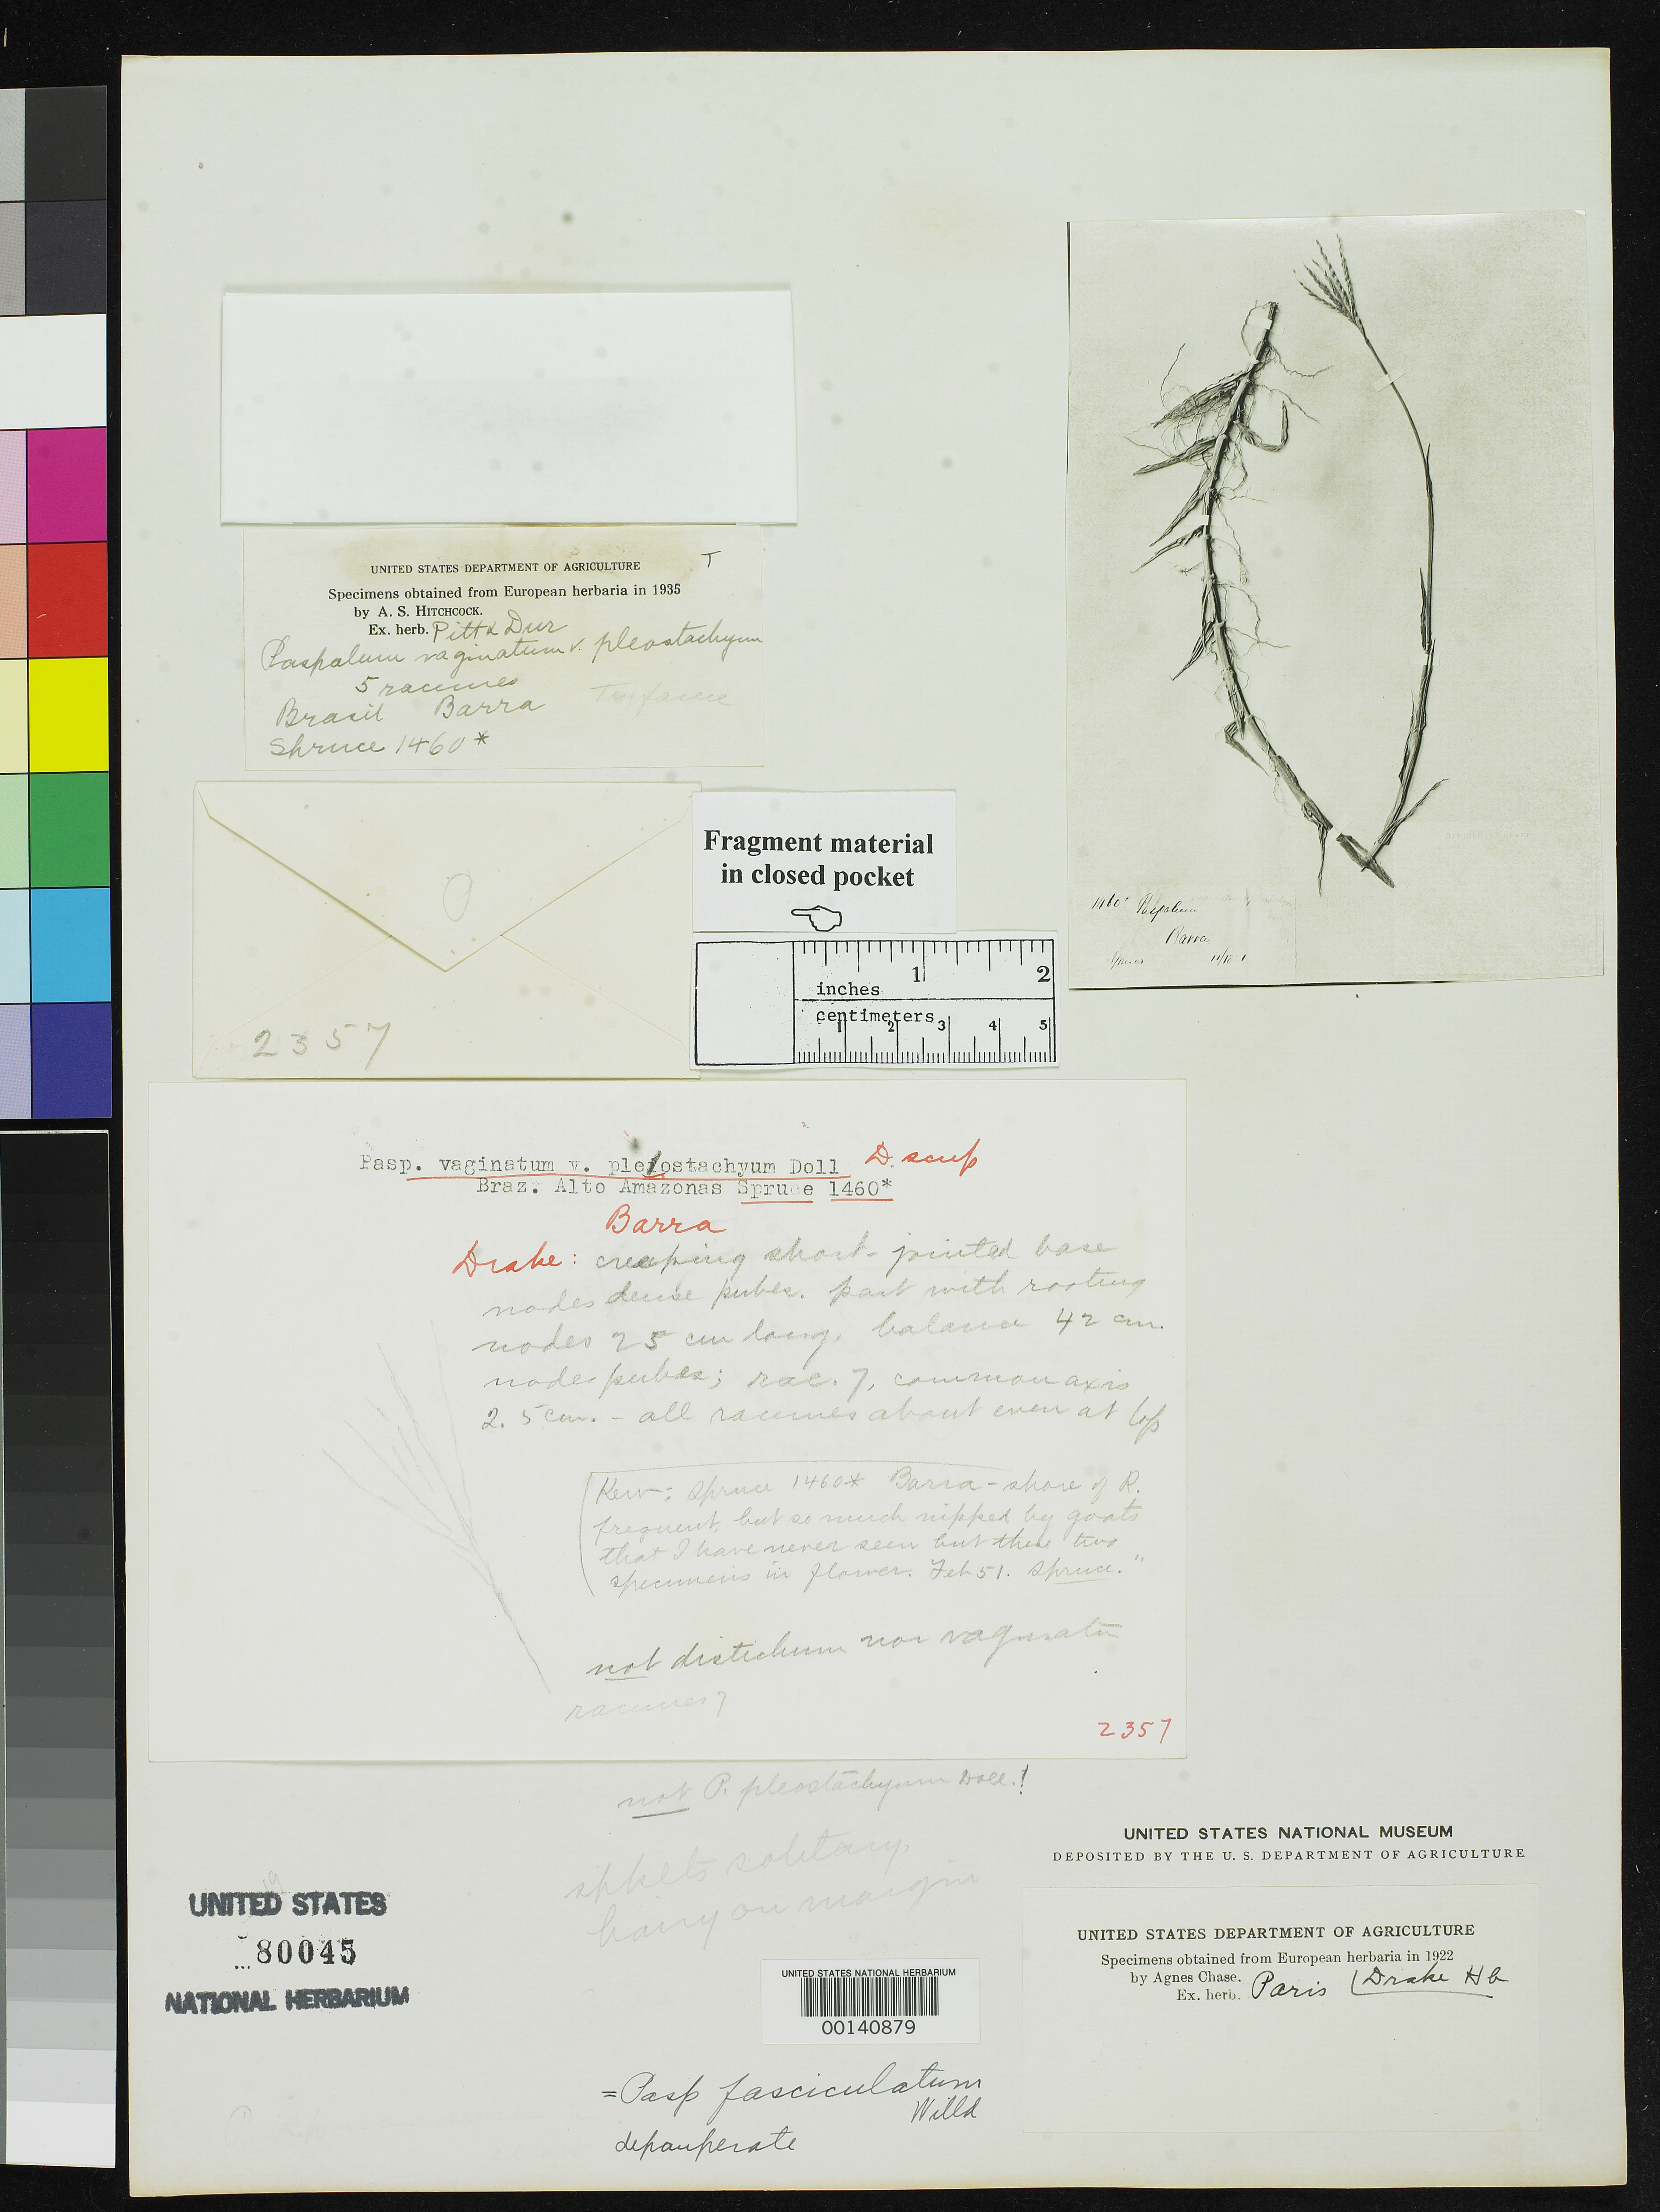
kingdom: Plantae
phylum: Tracheophyta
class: Liliopsida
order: Poales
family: Poaceae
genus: Paspalum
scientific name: Paspalum vaginatum var. pleostachyum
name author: Döll in Mart.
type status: Type Fragment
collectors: R. Spruce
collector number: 1460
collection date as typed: Nov 18--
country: Brazil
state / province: Amazonas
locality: Near Manaus.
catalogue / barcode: US 80045